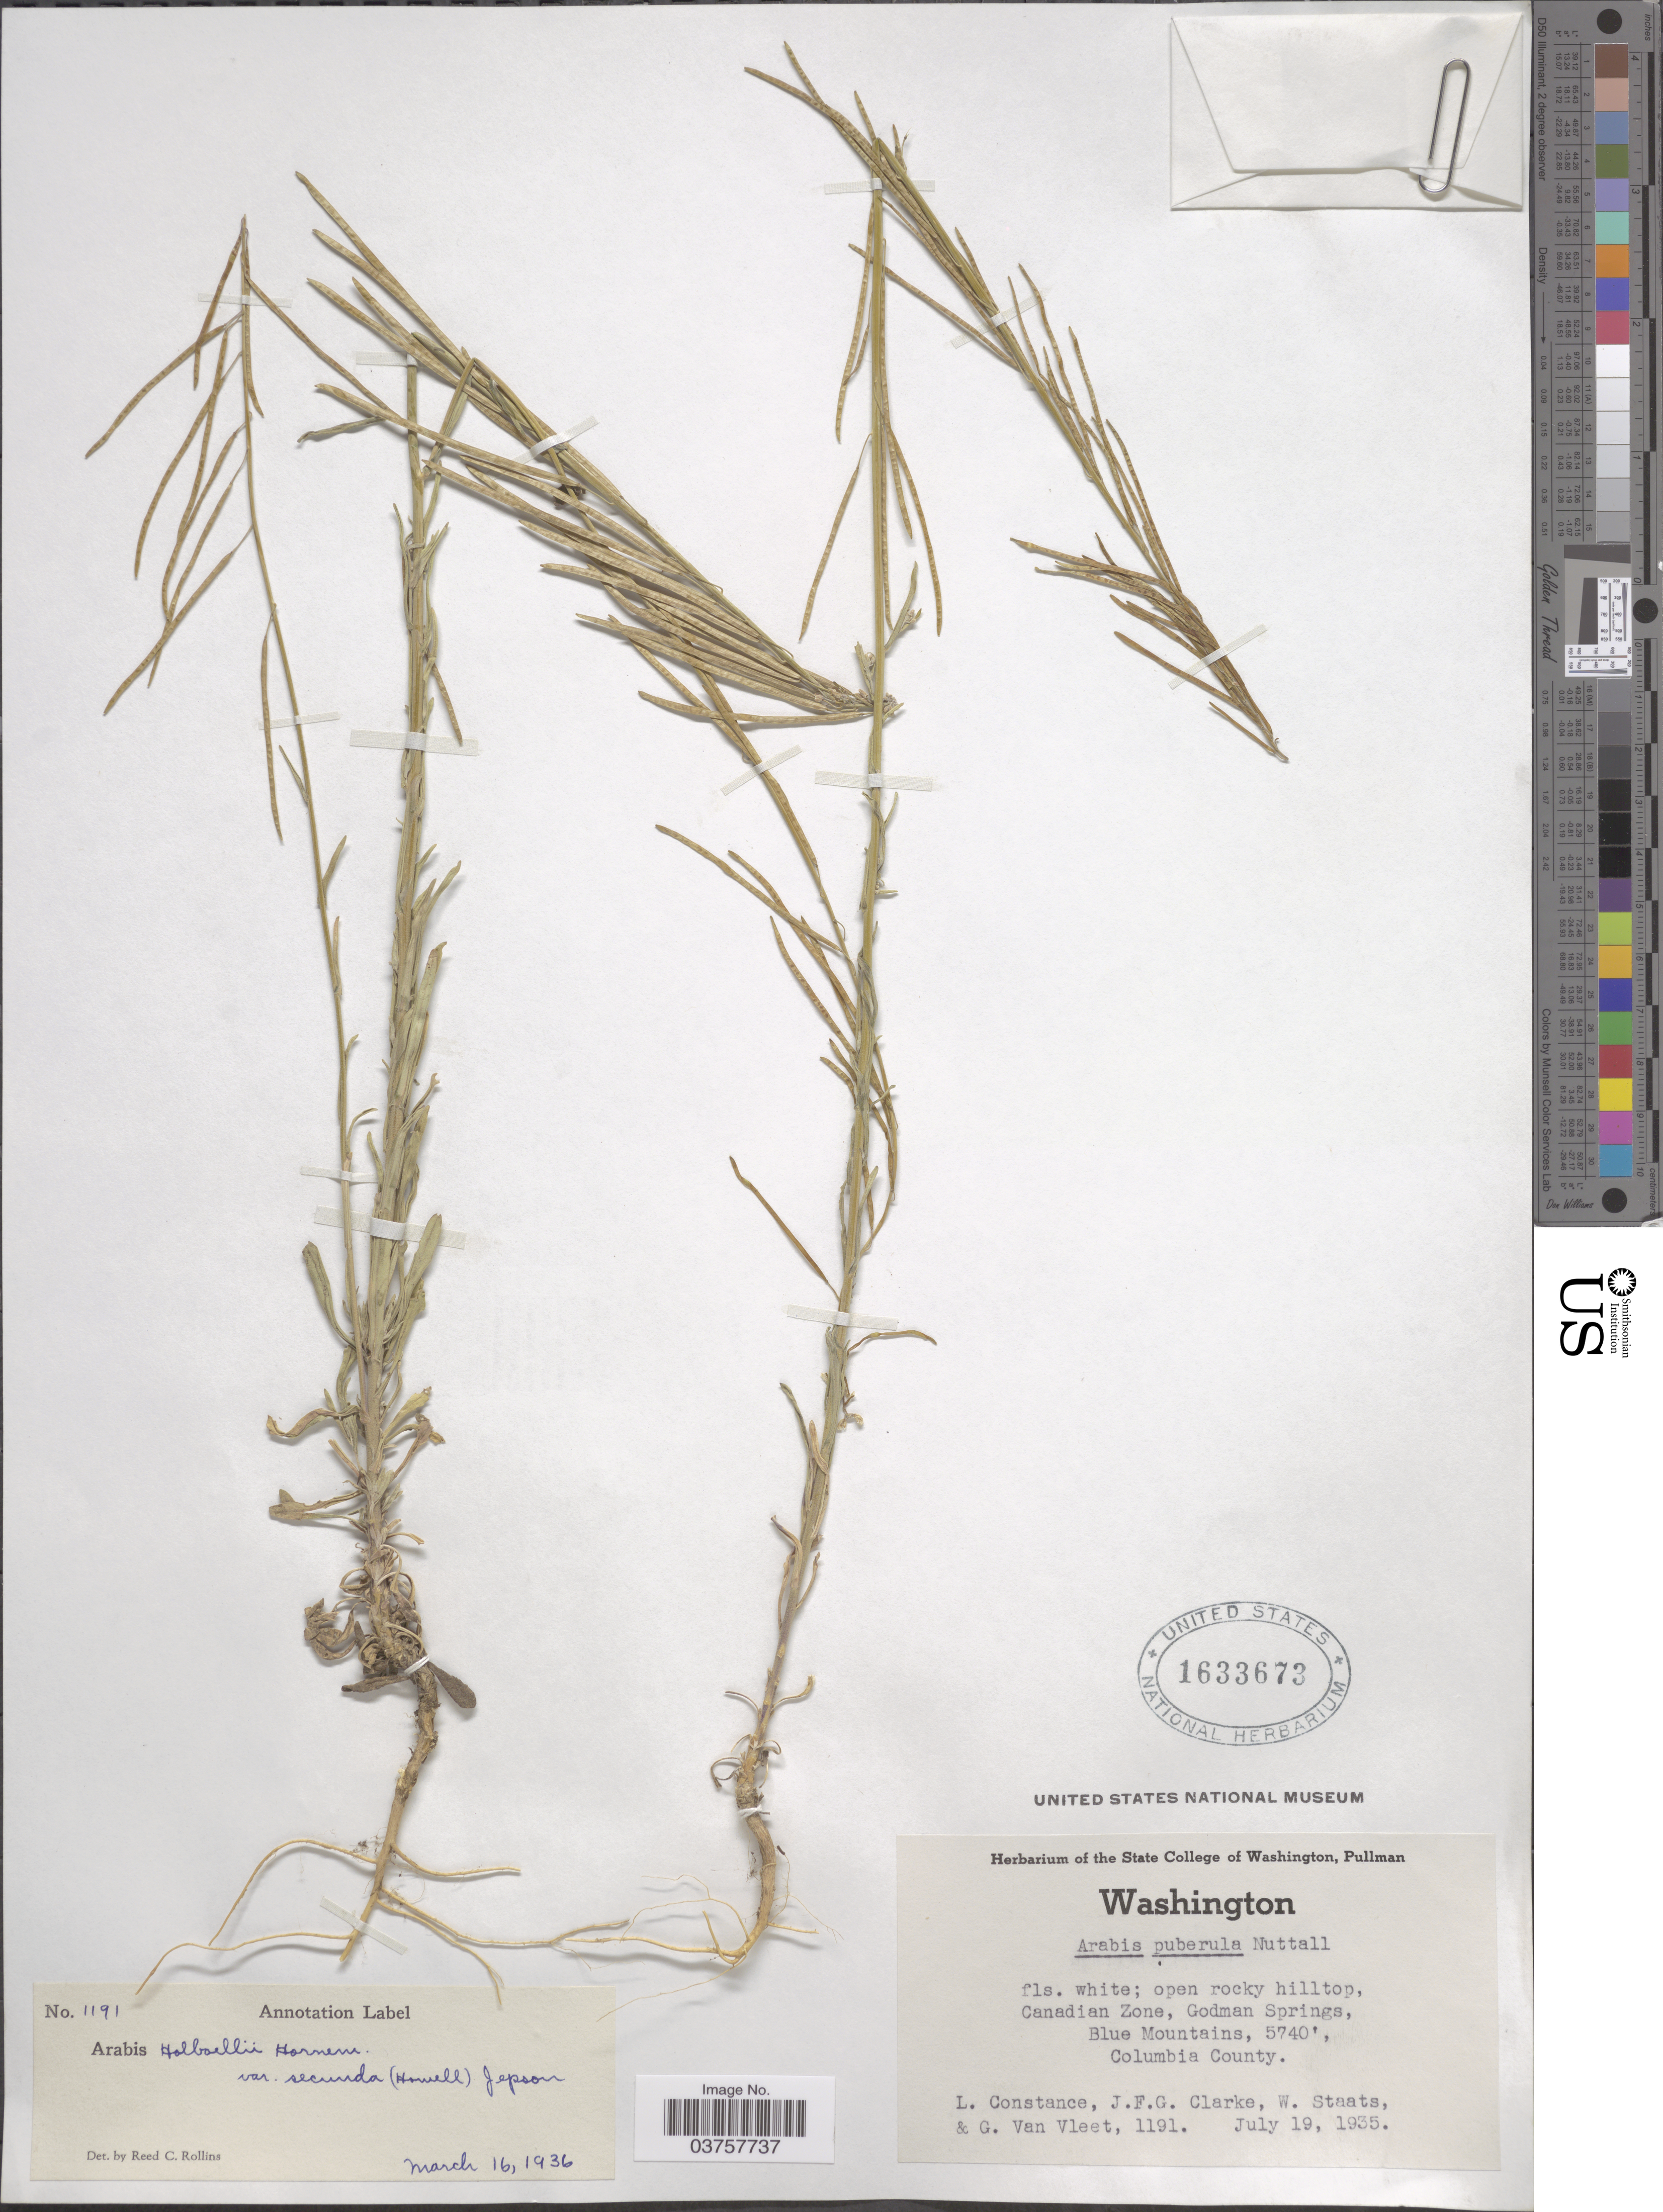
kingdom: Plantae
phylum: Tracheophyta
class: Magnoliopsida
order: Brassicales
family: Brassicaceae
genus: Arabis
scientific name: Arabis holboellii var. retrofracta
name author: Rydb.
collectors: L. Constance, J. F. Clarke, W. Staats & G. Van Vleet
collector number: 1191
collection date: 1935-07-19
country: United States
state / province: Washington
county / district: Columbia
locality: Canadian Zone, Godman Springs, Blue Mountains, Columbia County.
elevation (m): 1750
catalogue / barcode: US 1633673